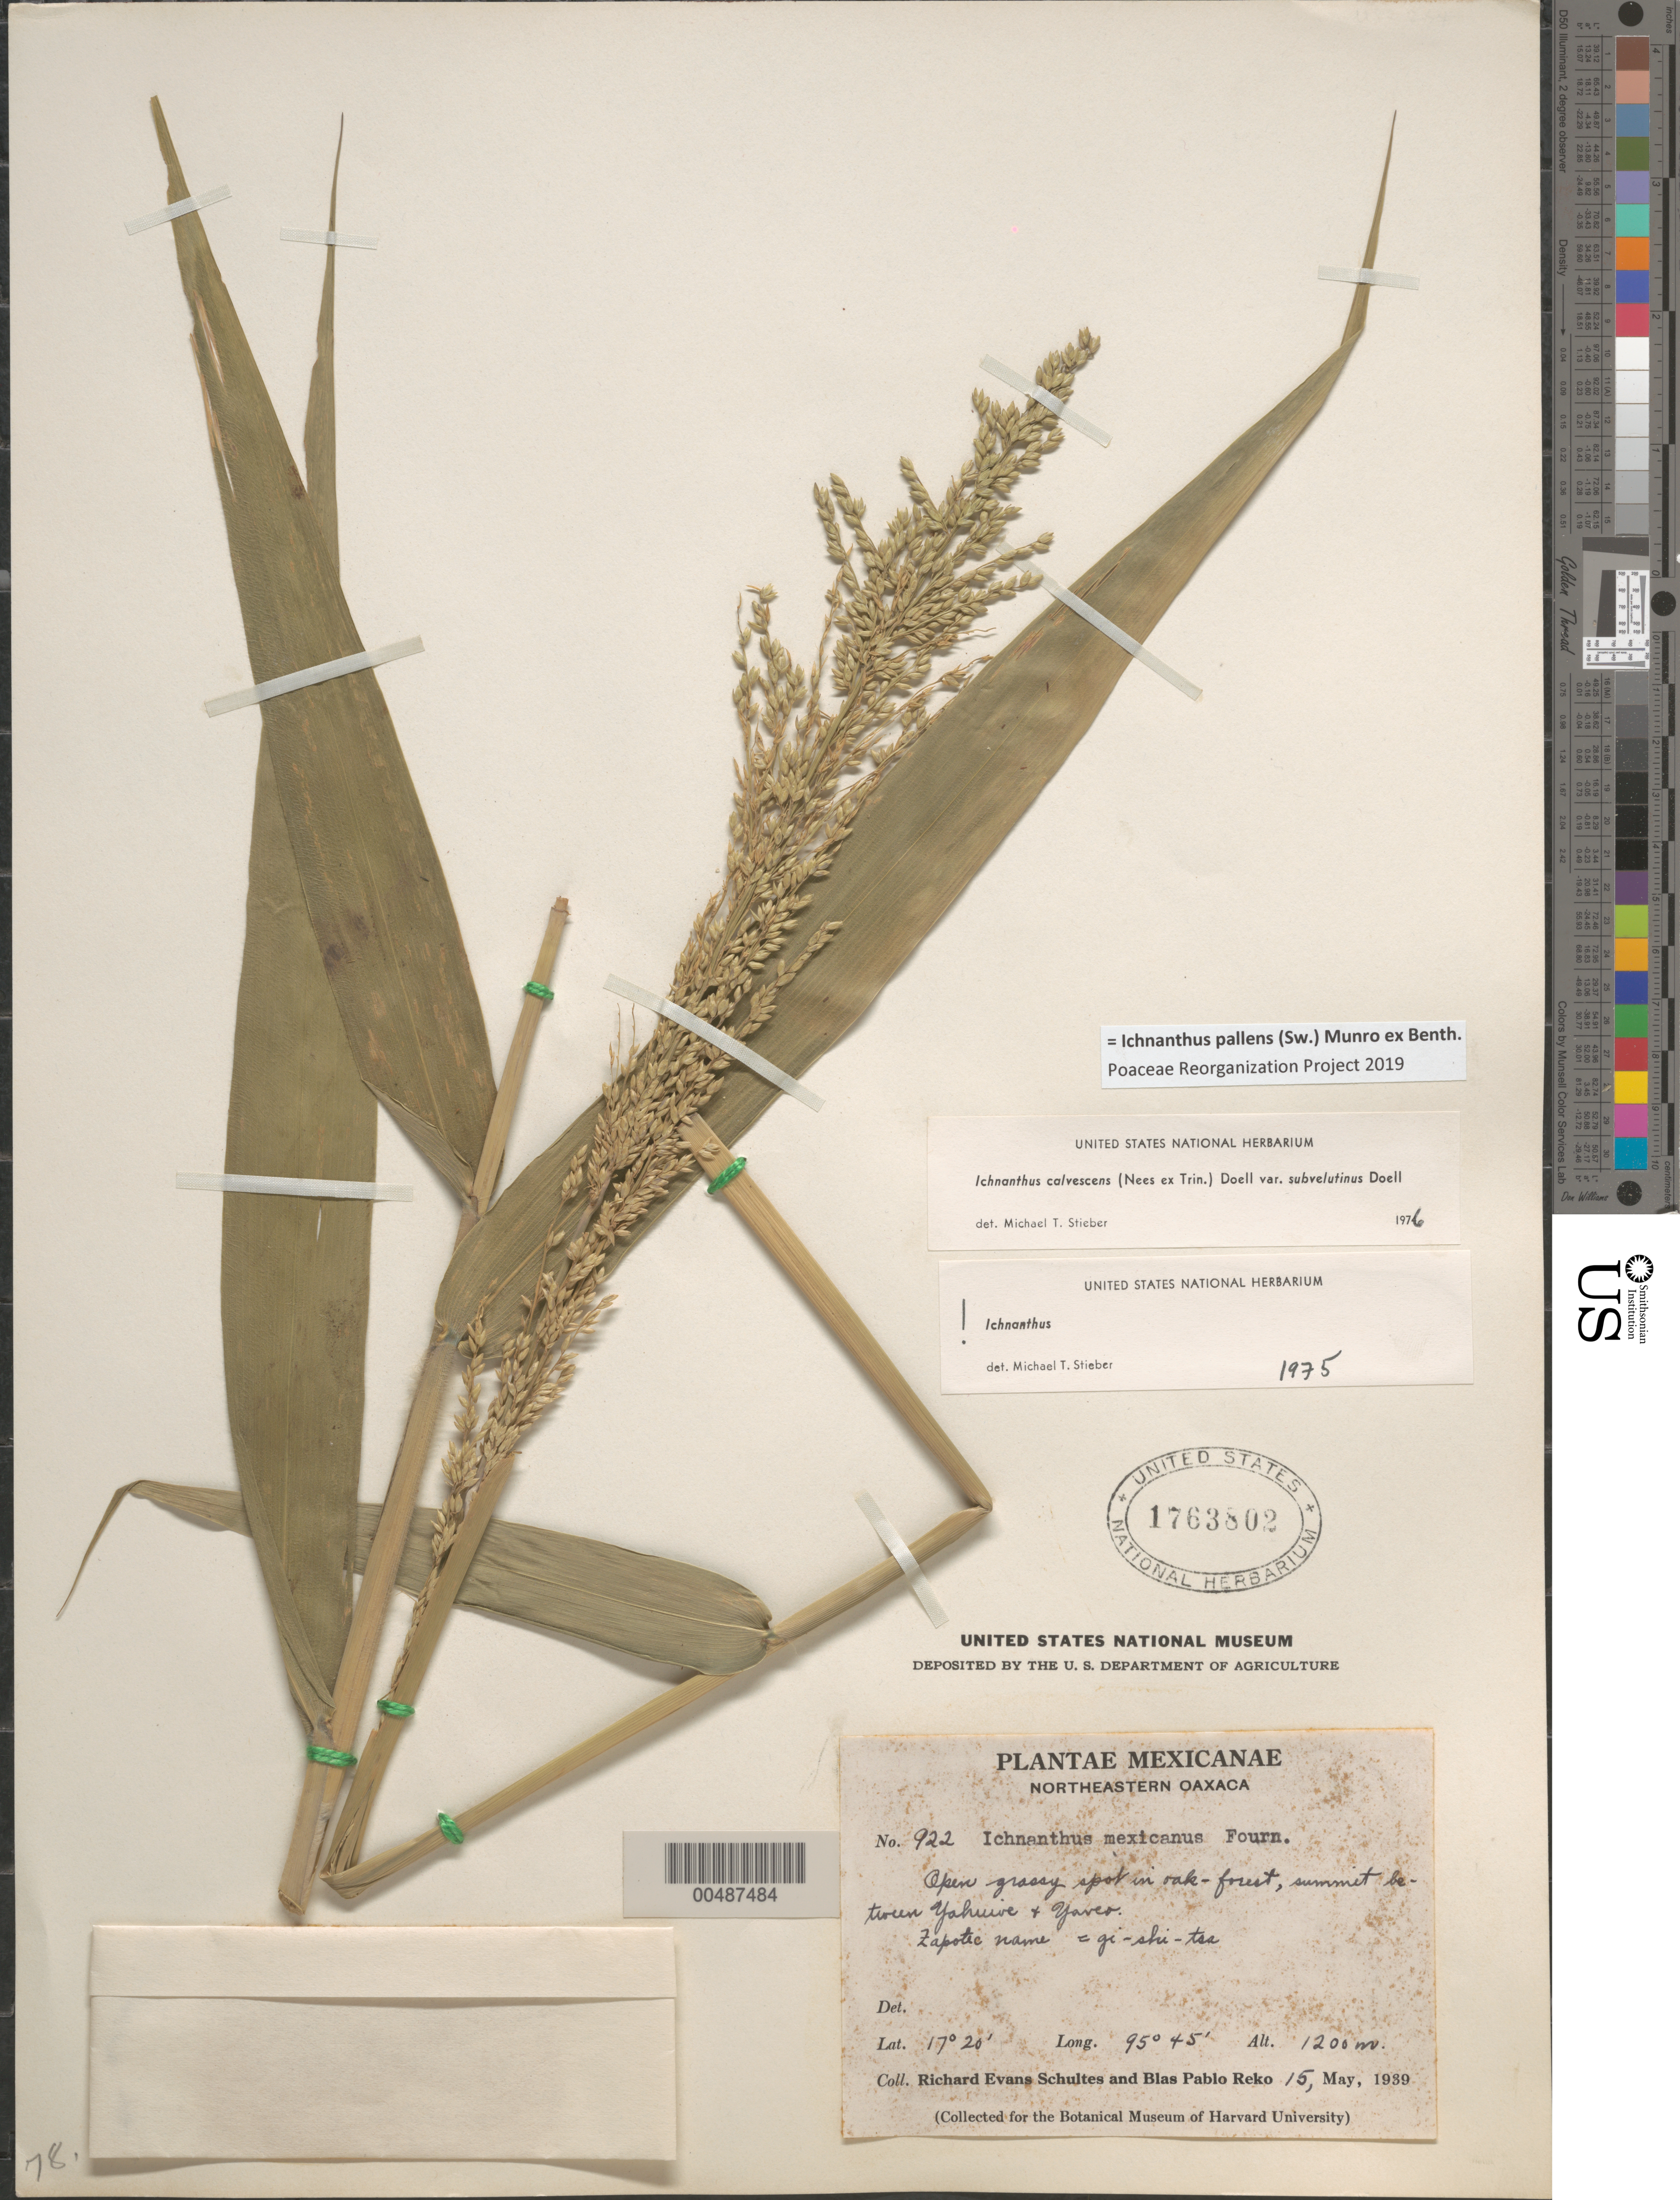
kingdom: Plantae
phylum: Tracheophyta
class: Liliopsida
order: Poales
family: Poaceae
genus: Ichnanthus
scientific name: Ichnanthus brevivaginatus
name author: Swallen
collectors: R. E. Schultes & B. P. Reko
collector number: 922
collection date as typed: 15 May 1989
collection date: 1989-05-15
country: Mexico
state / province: Oaxaca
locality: NE Oaxaca, summit between Yahuive & Yaveo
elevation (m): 1200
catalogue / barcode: US 1763802